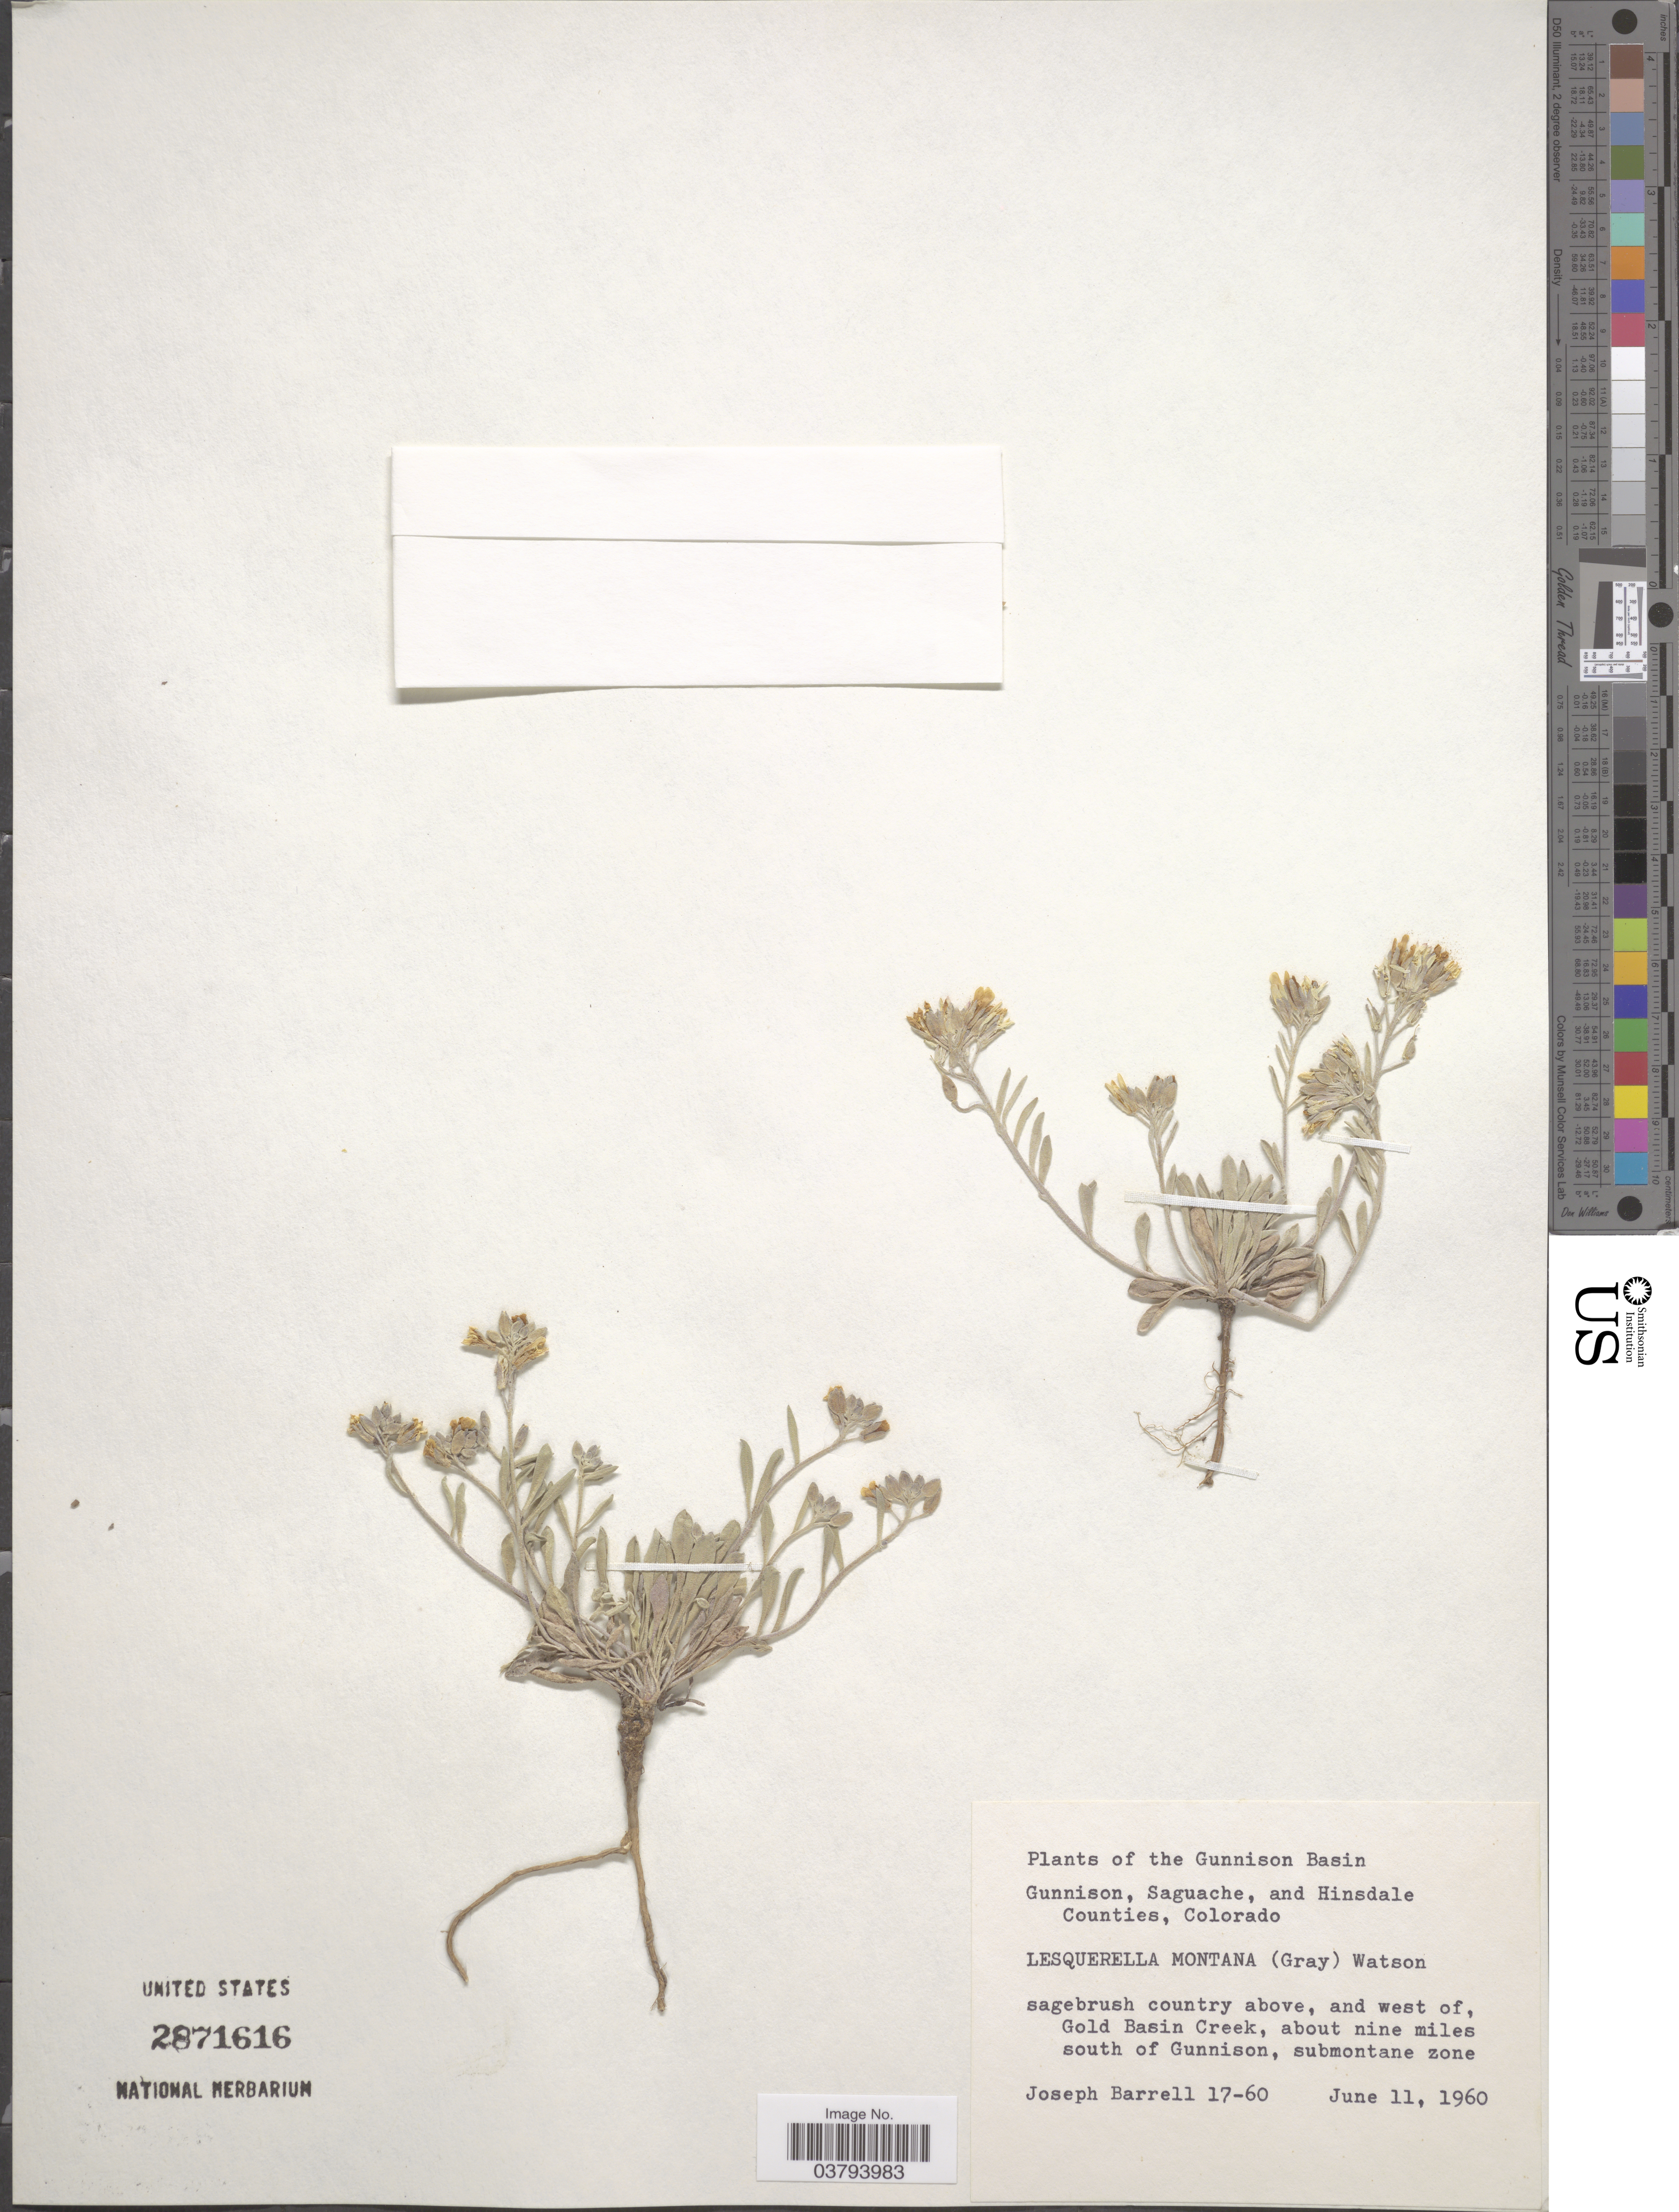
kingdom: Plantae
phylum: Tracheophyta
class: Magnoliopsida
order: Brassicales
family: Brassicaceae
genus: Lesquerella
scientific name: Lesquerella montana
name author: (A. Gray) S. Watson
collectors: J. Barrell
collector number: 17-60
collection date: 1960-06-11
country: United States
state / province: Colorado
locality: The Gunnison Basin. Sagebrush country above, and west of, Gold Basin Creek, about nine miles south of Gunnison, submontane zone.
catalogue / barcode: US 2871616